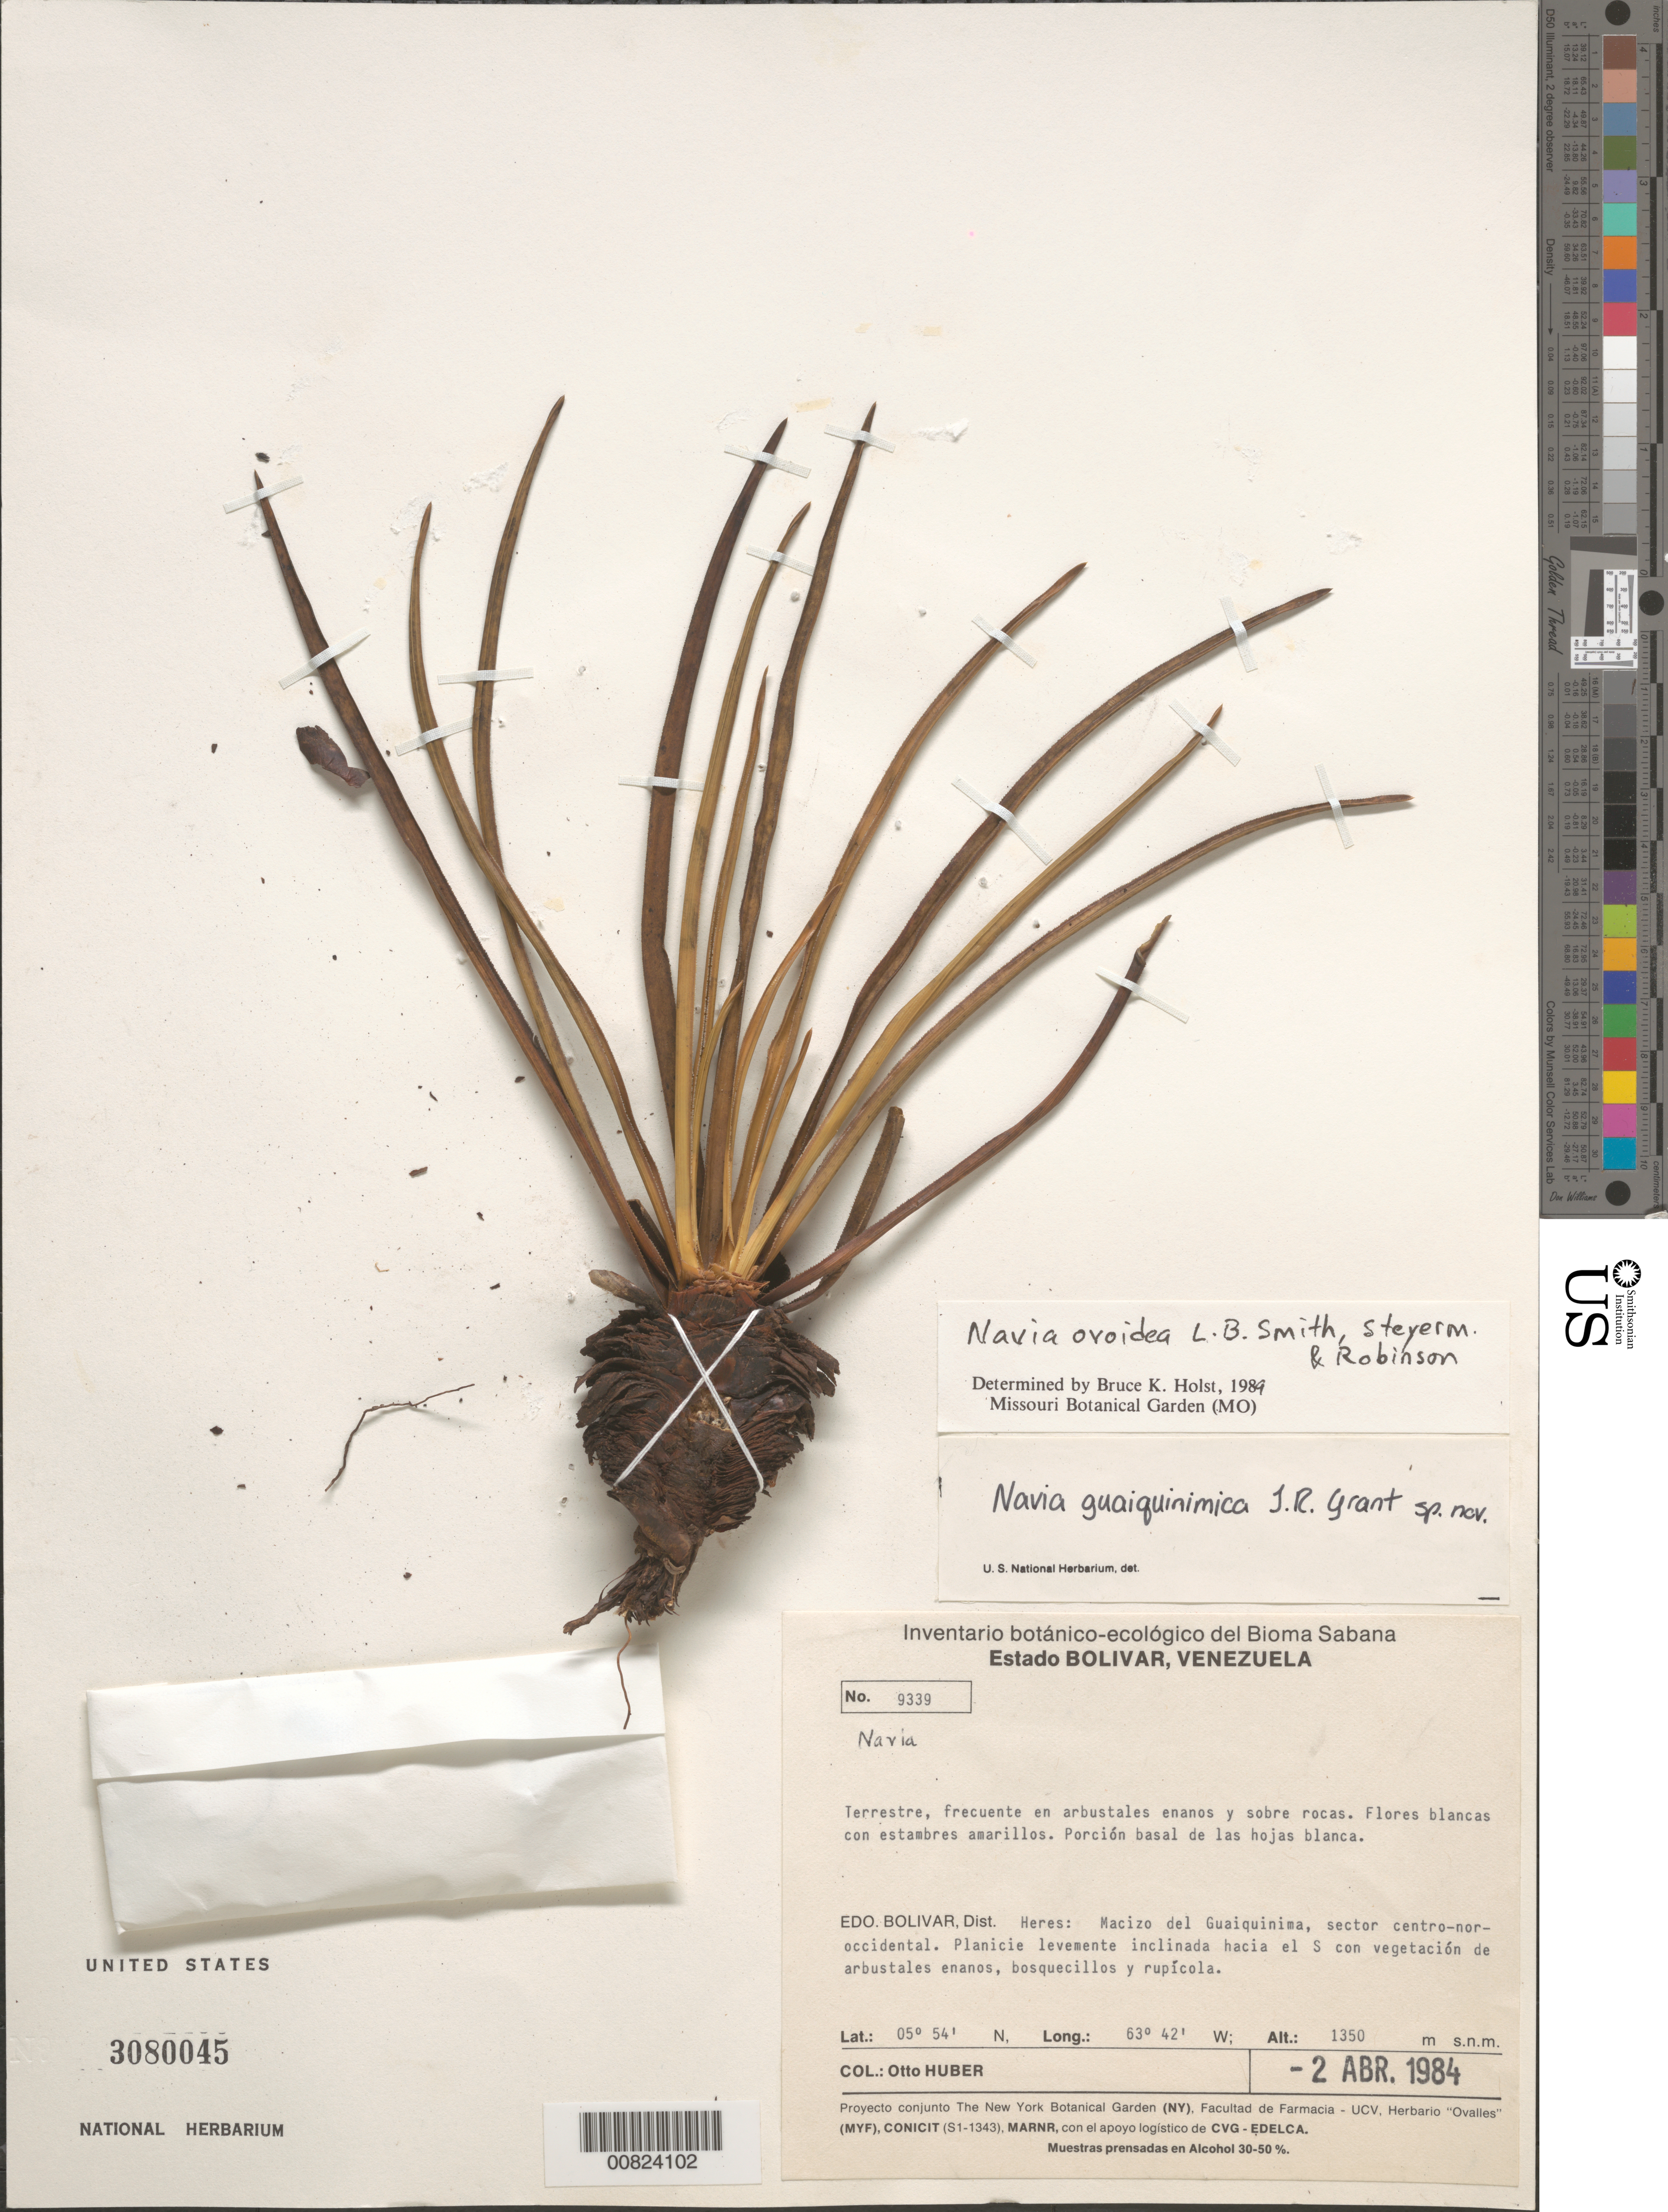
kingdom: Plantae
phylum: Tracheophyta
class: Liliopsida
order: Poales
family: Bromeliaceae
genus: Navia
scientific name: Navia ovoidea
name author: L.B. Sm. in Steyerm.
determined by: Holst, Bruce K.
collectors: O. Huber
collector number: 9339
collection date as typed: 2-Apr-84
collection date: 1984-04-02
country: Venezuela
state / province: Bolívar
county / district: Heres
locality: Macizo del Guaiquinima, sector centro-noroccidental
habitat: Arbustales enanos y sobre rocas. Planicie levemente inclinada hacia el S con vegetación de arbustales enanos, bosquecillos y rupícola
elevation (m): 1350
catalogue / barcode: US 3080045